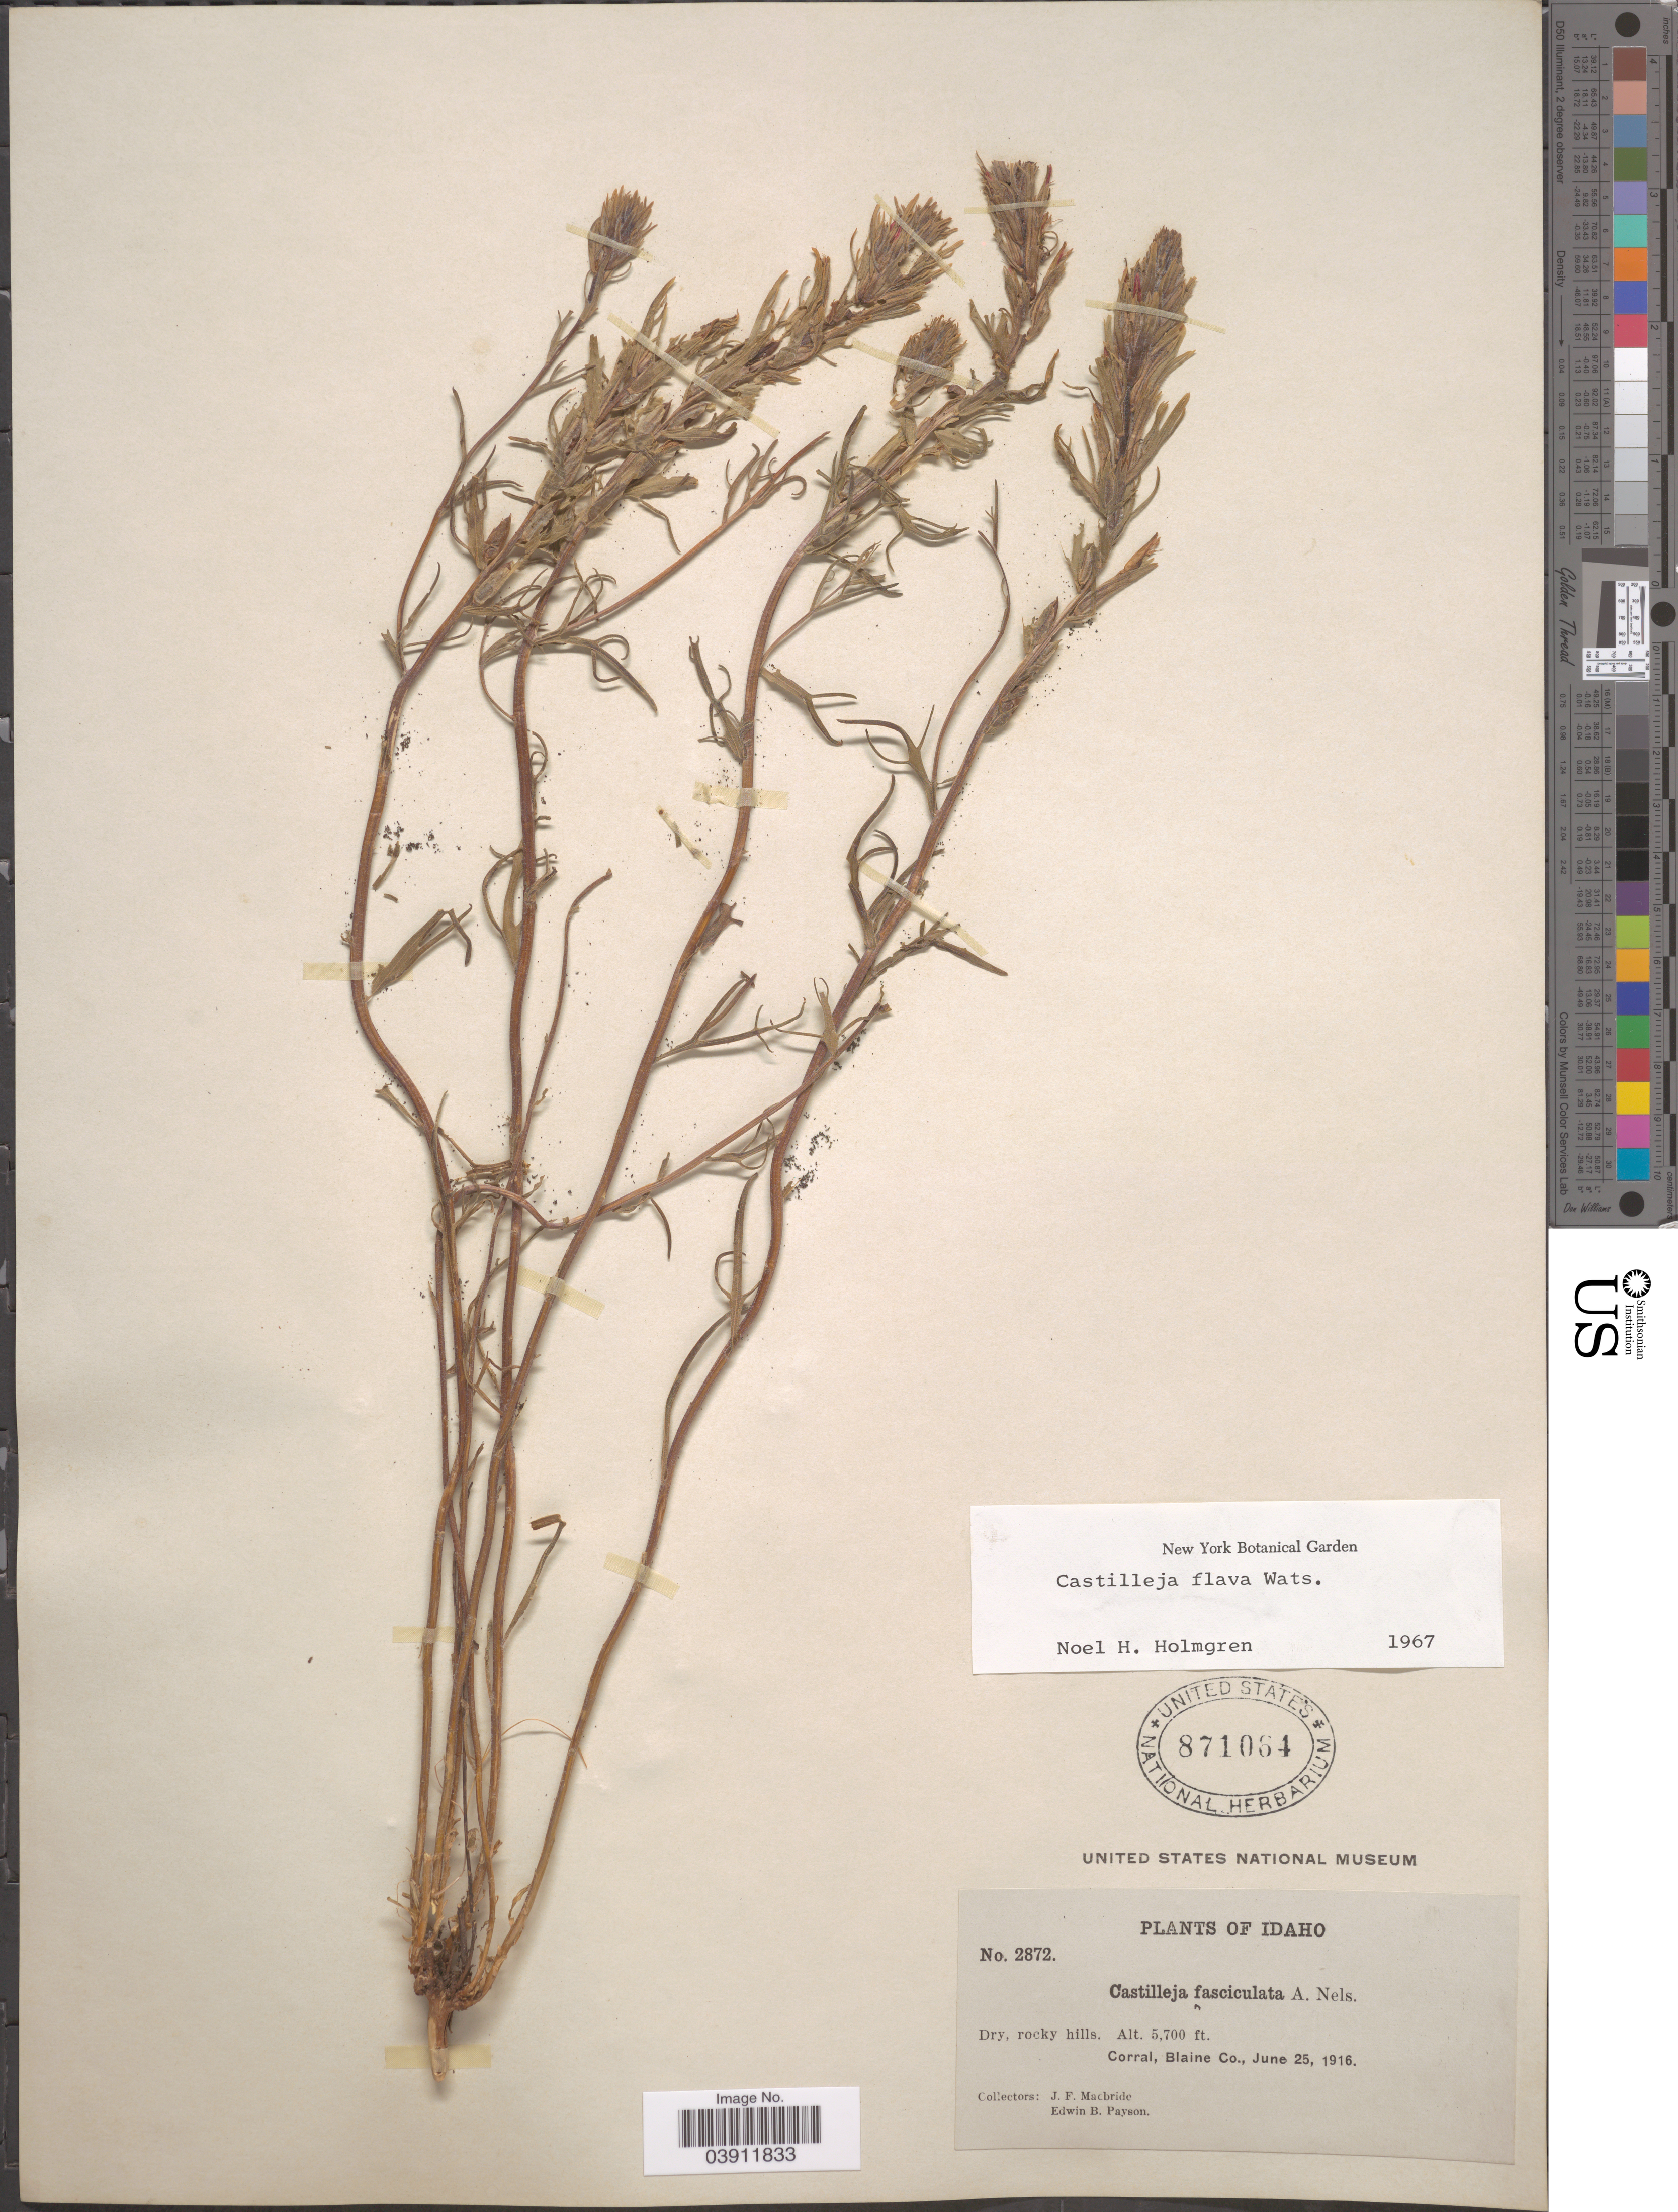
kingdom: Plantae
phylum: Tracheophyta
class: Magnoliopsida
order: Lamiales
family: Orobanchaceae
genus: Castilleja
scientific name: Castilleja flava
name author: S. Watson in C. King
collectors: J. F. Macbride & E. B. Payson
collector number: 2872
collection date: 1916-06-25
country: United States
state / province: Idaho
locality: Corral, Blaine Co.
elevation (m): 1737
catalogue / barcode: US 871064